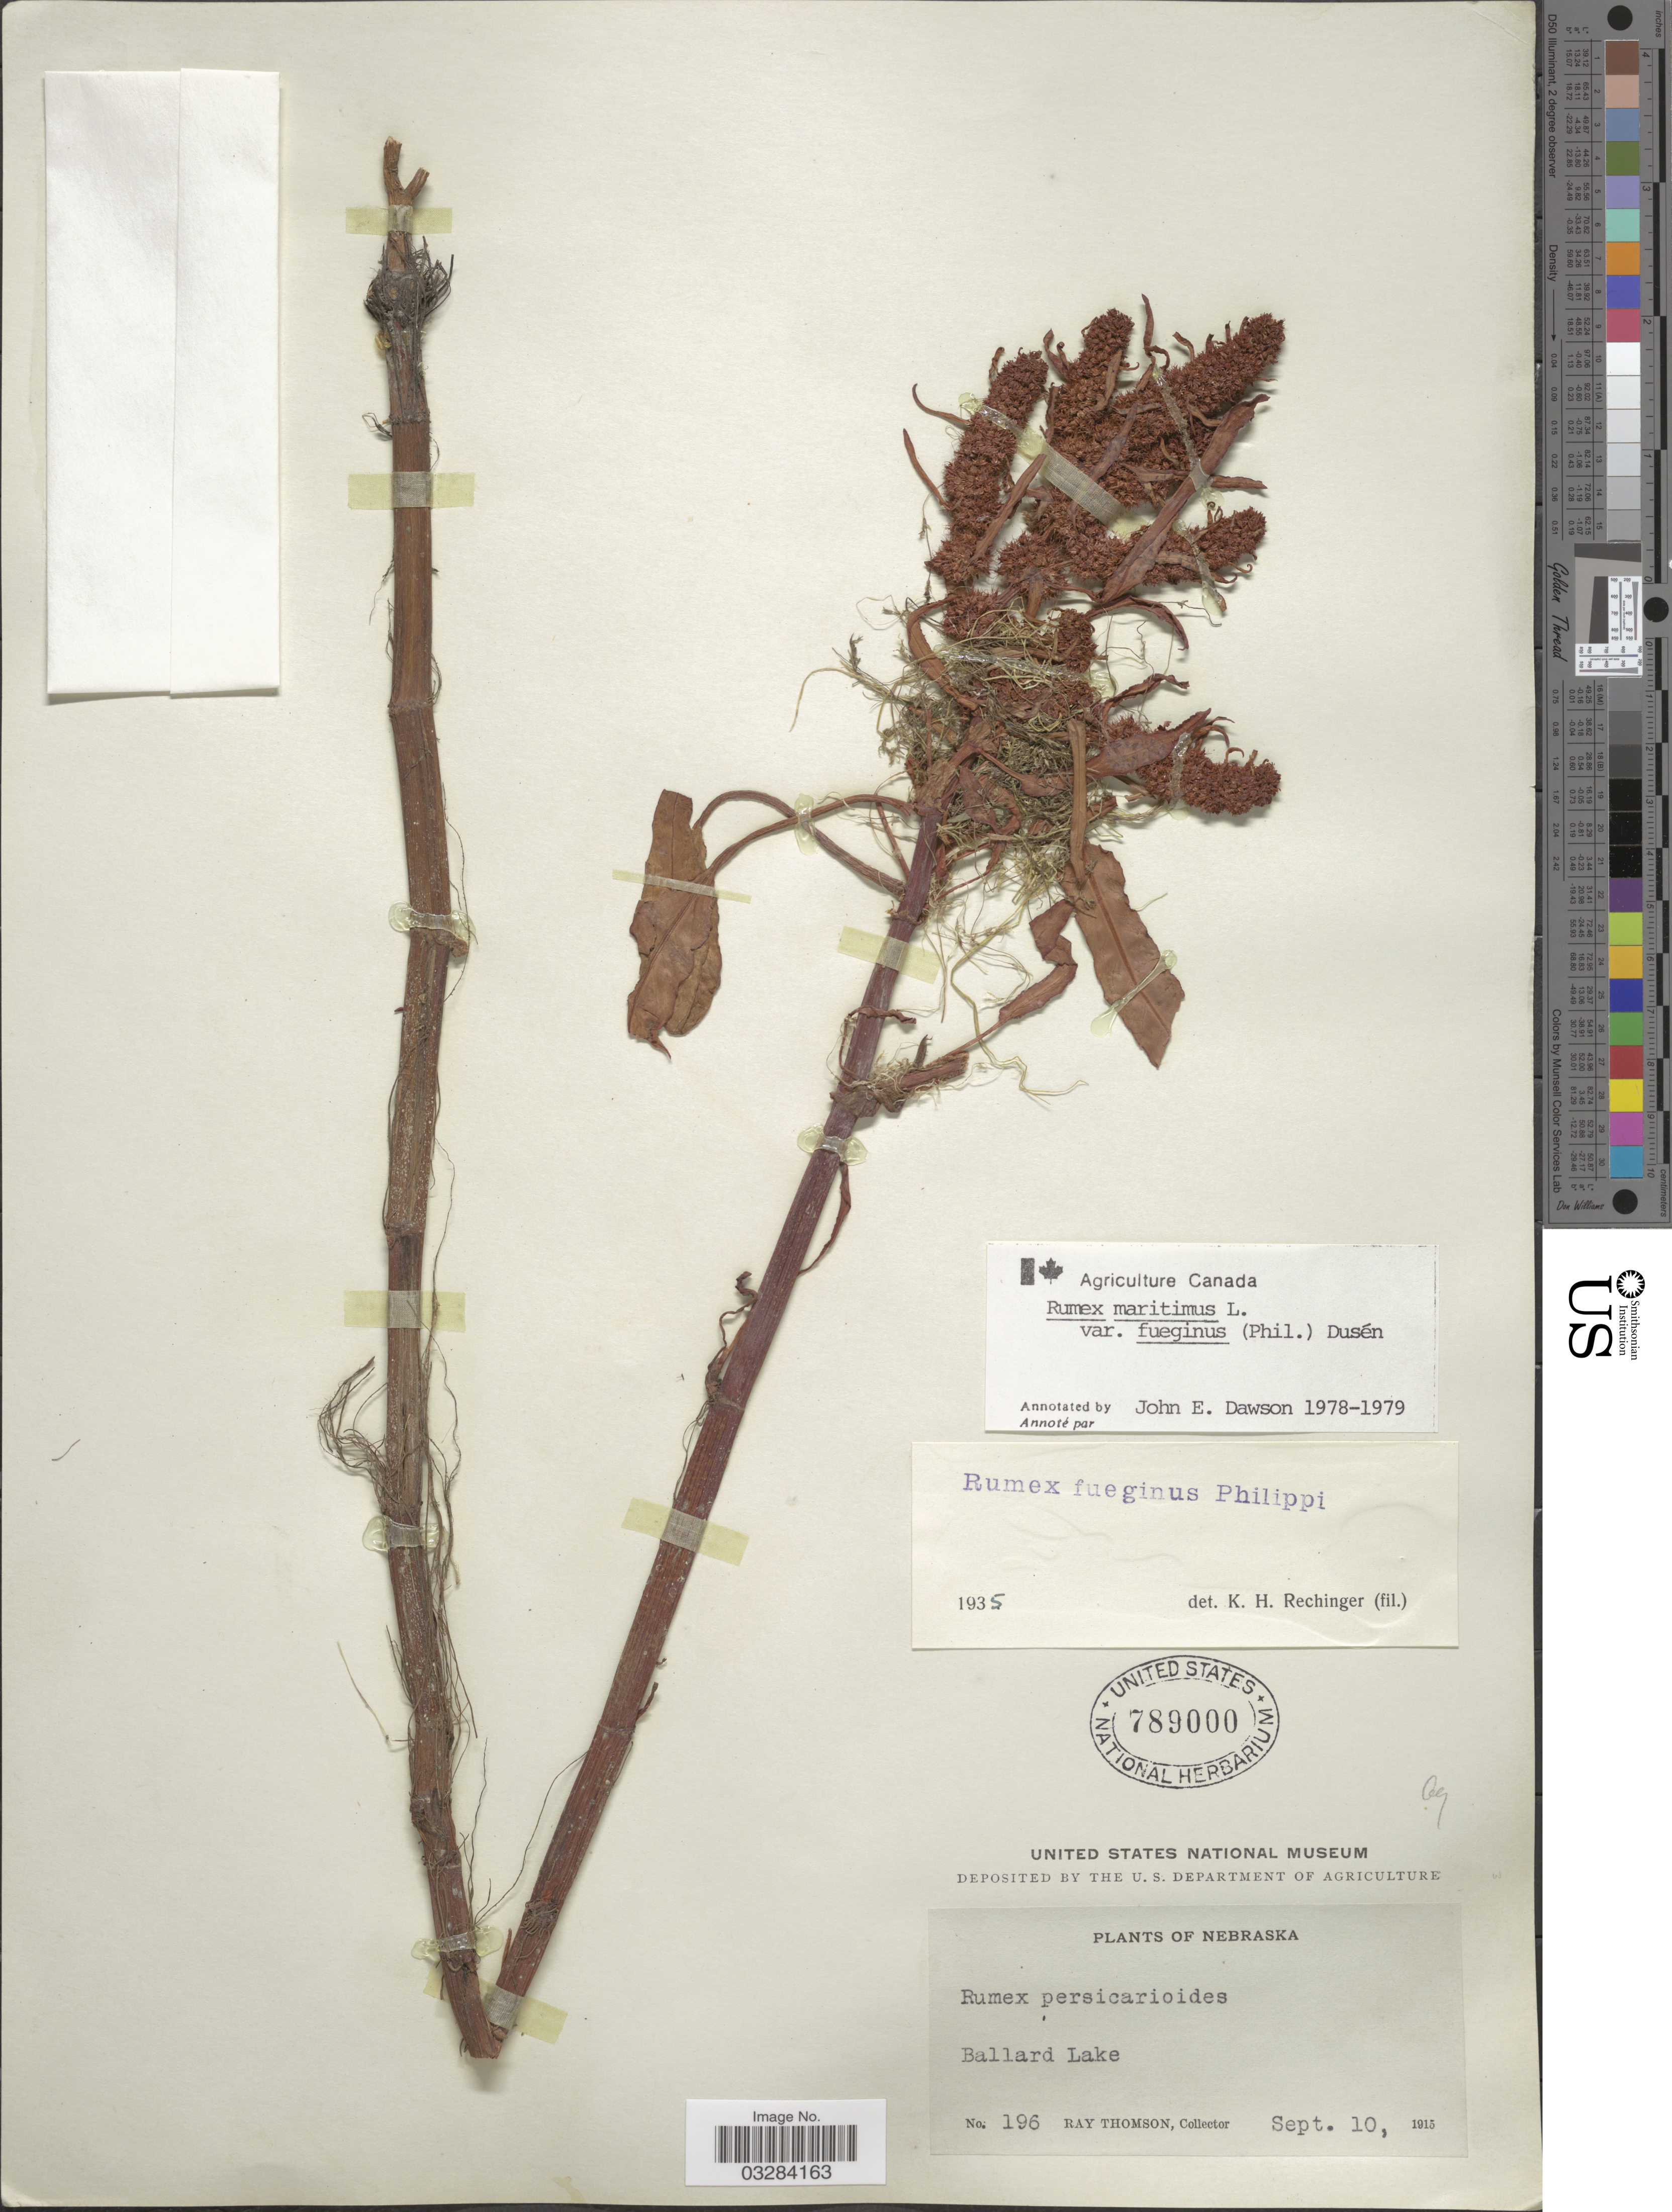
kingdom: Plantae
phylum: Tracheophyta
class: Magnoliopsida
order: Caryophyllales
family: Polygonaceae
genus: Rumex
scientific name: Rumex maritimus var. fueginus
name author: (Phil.) Dusén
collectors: R. Thomson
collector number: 196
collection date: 1915-09-10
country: United States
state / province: Nebraska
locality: Ballard Lake.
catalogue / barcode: US 789000